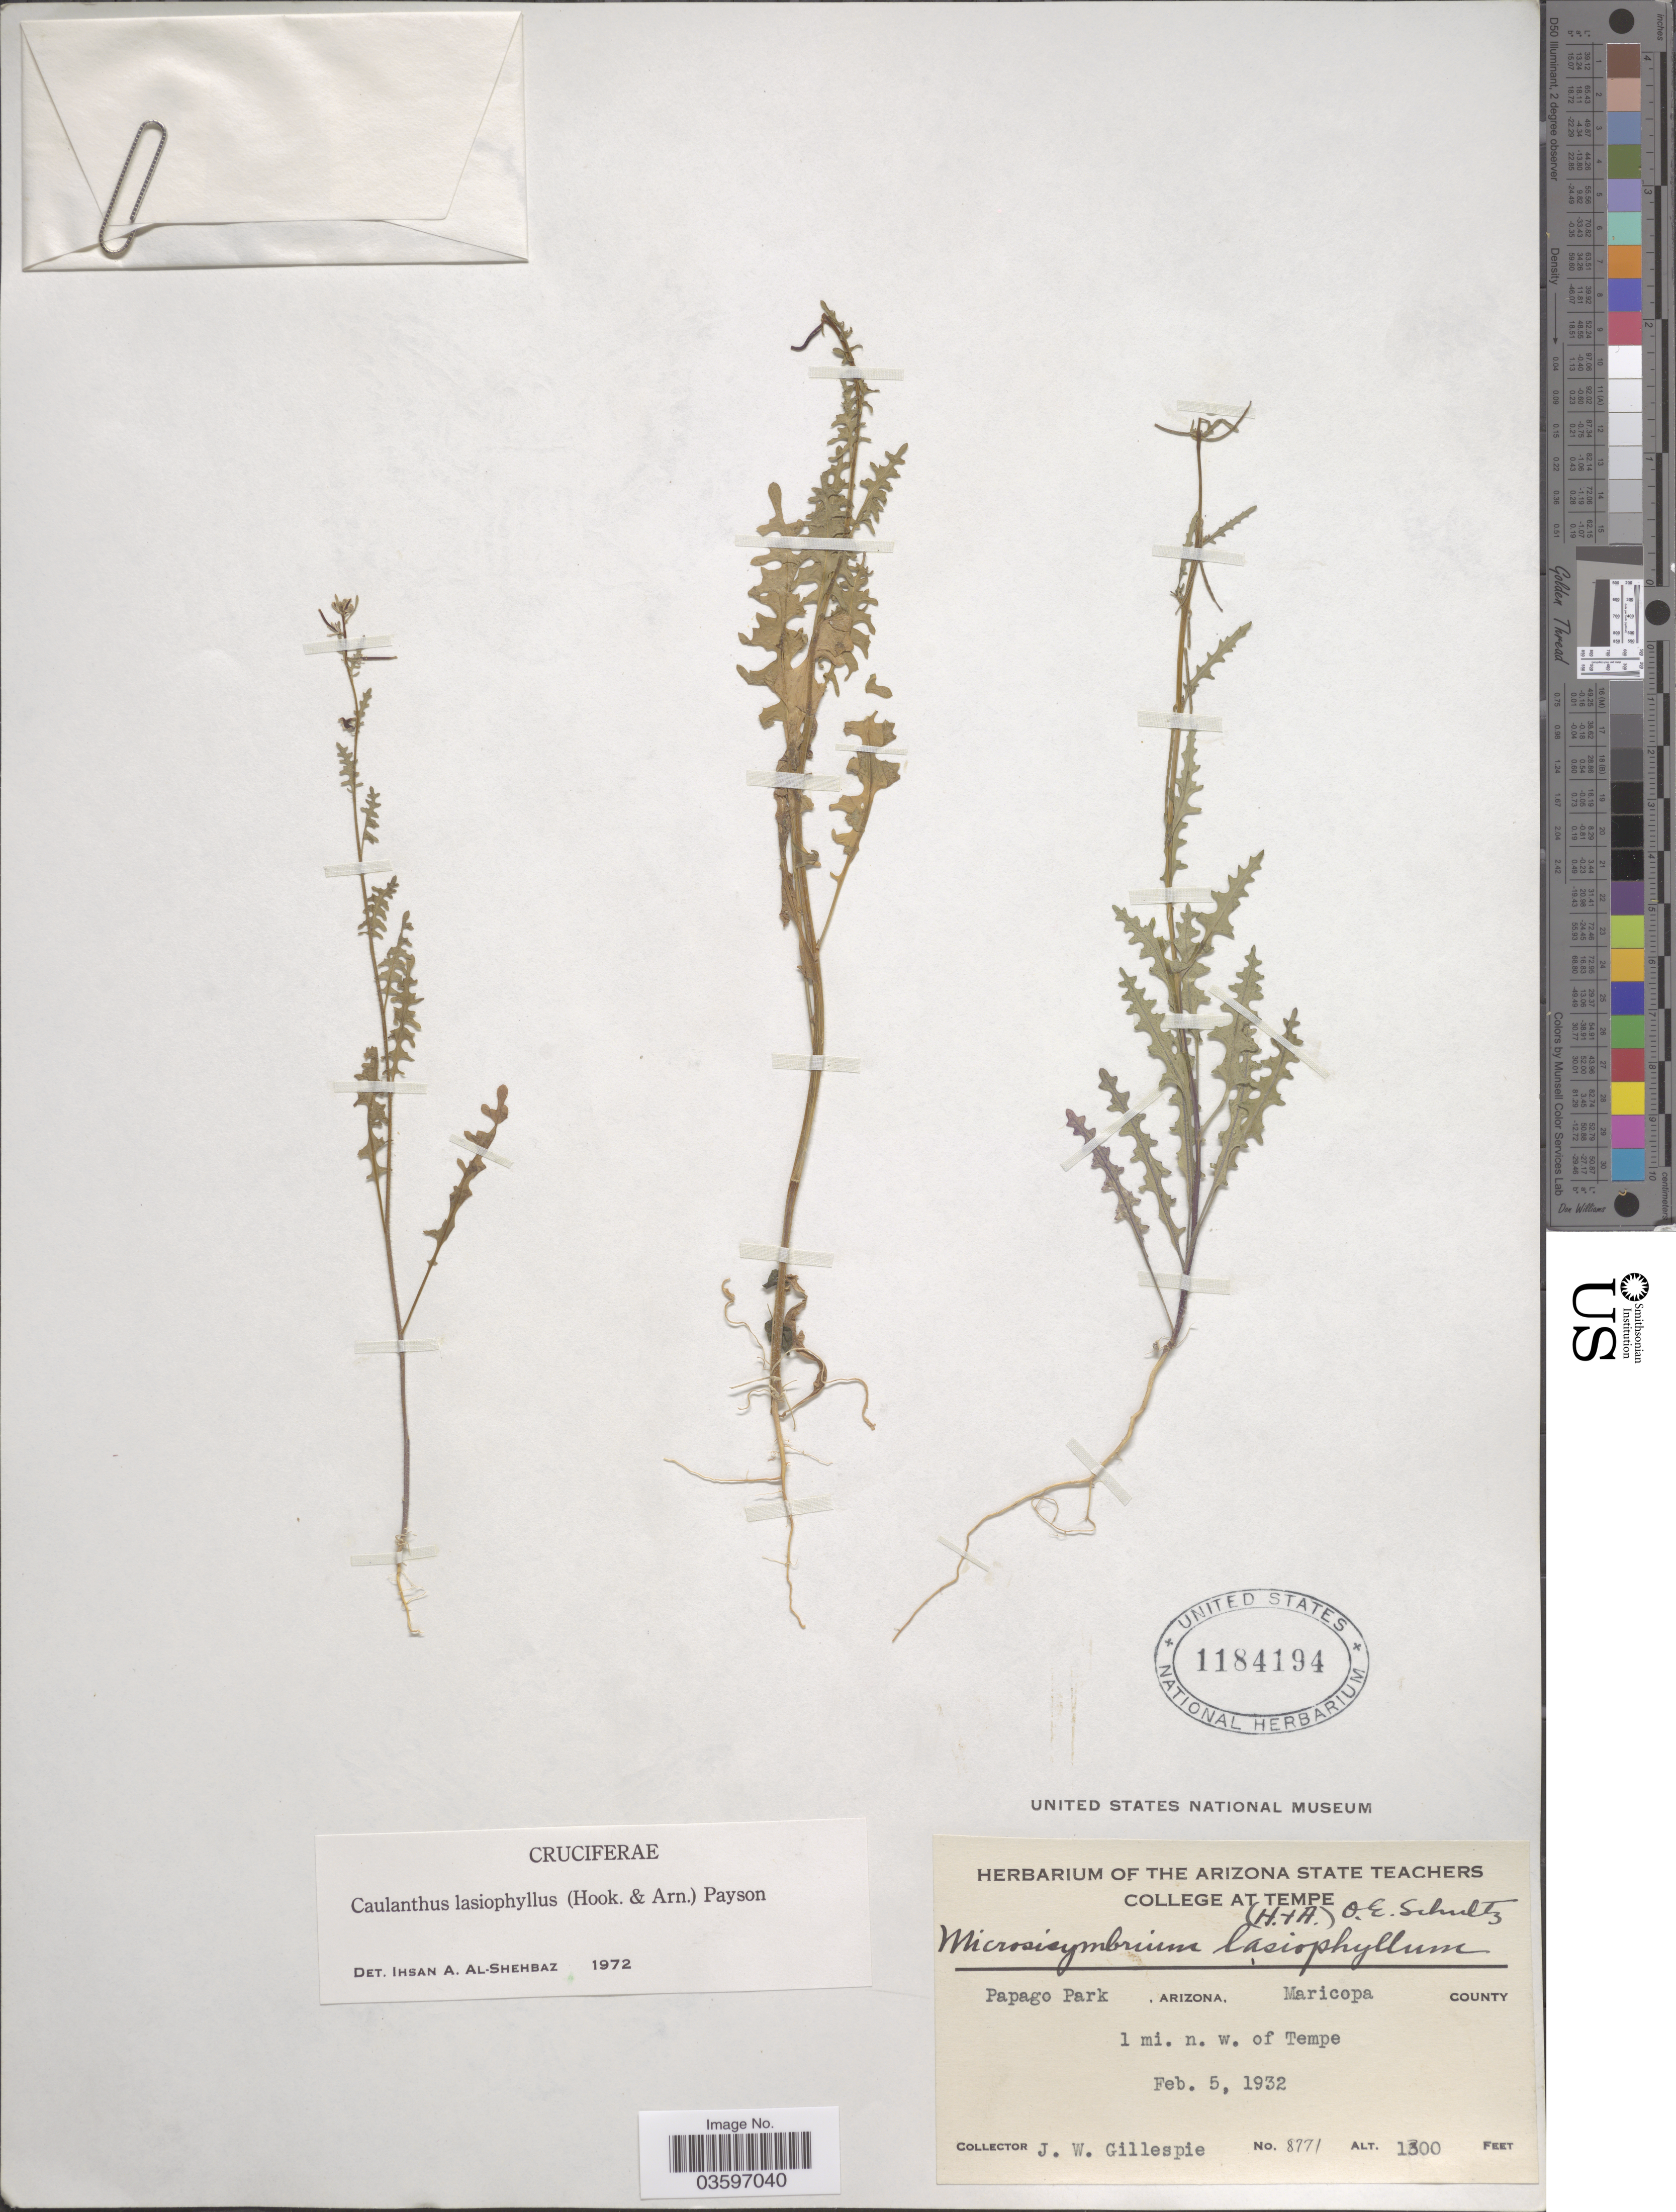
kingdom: Plantae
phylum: Tracheophyta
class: Magnoliopsida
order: Brassicales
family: Brassicaceae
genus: Caulanthus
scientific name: Caulanthus lasiophyllus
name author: (Hook. & Arn.) Payson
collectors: J. W. Gillespie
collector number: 8771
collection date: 1932-02-05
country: United States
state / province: Arizona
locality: Papago Park, Maricopa County. 1 mi. n.w. of Tempe.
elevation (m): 396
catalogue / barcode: US 1184194